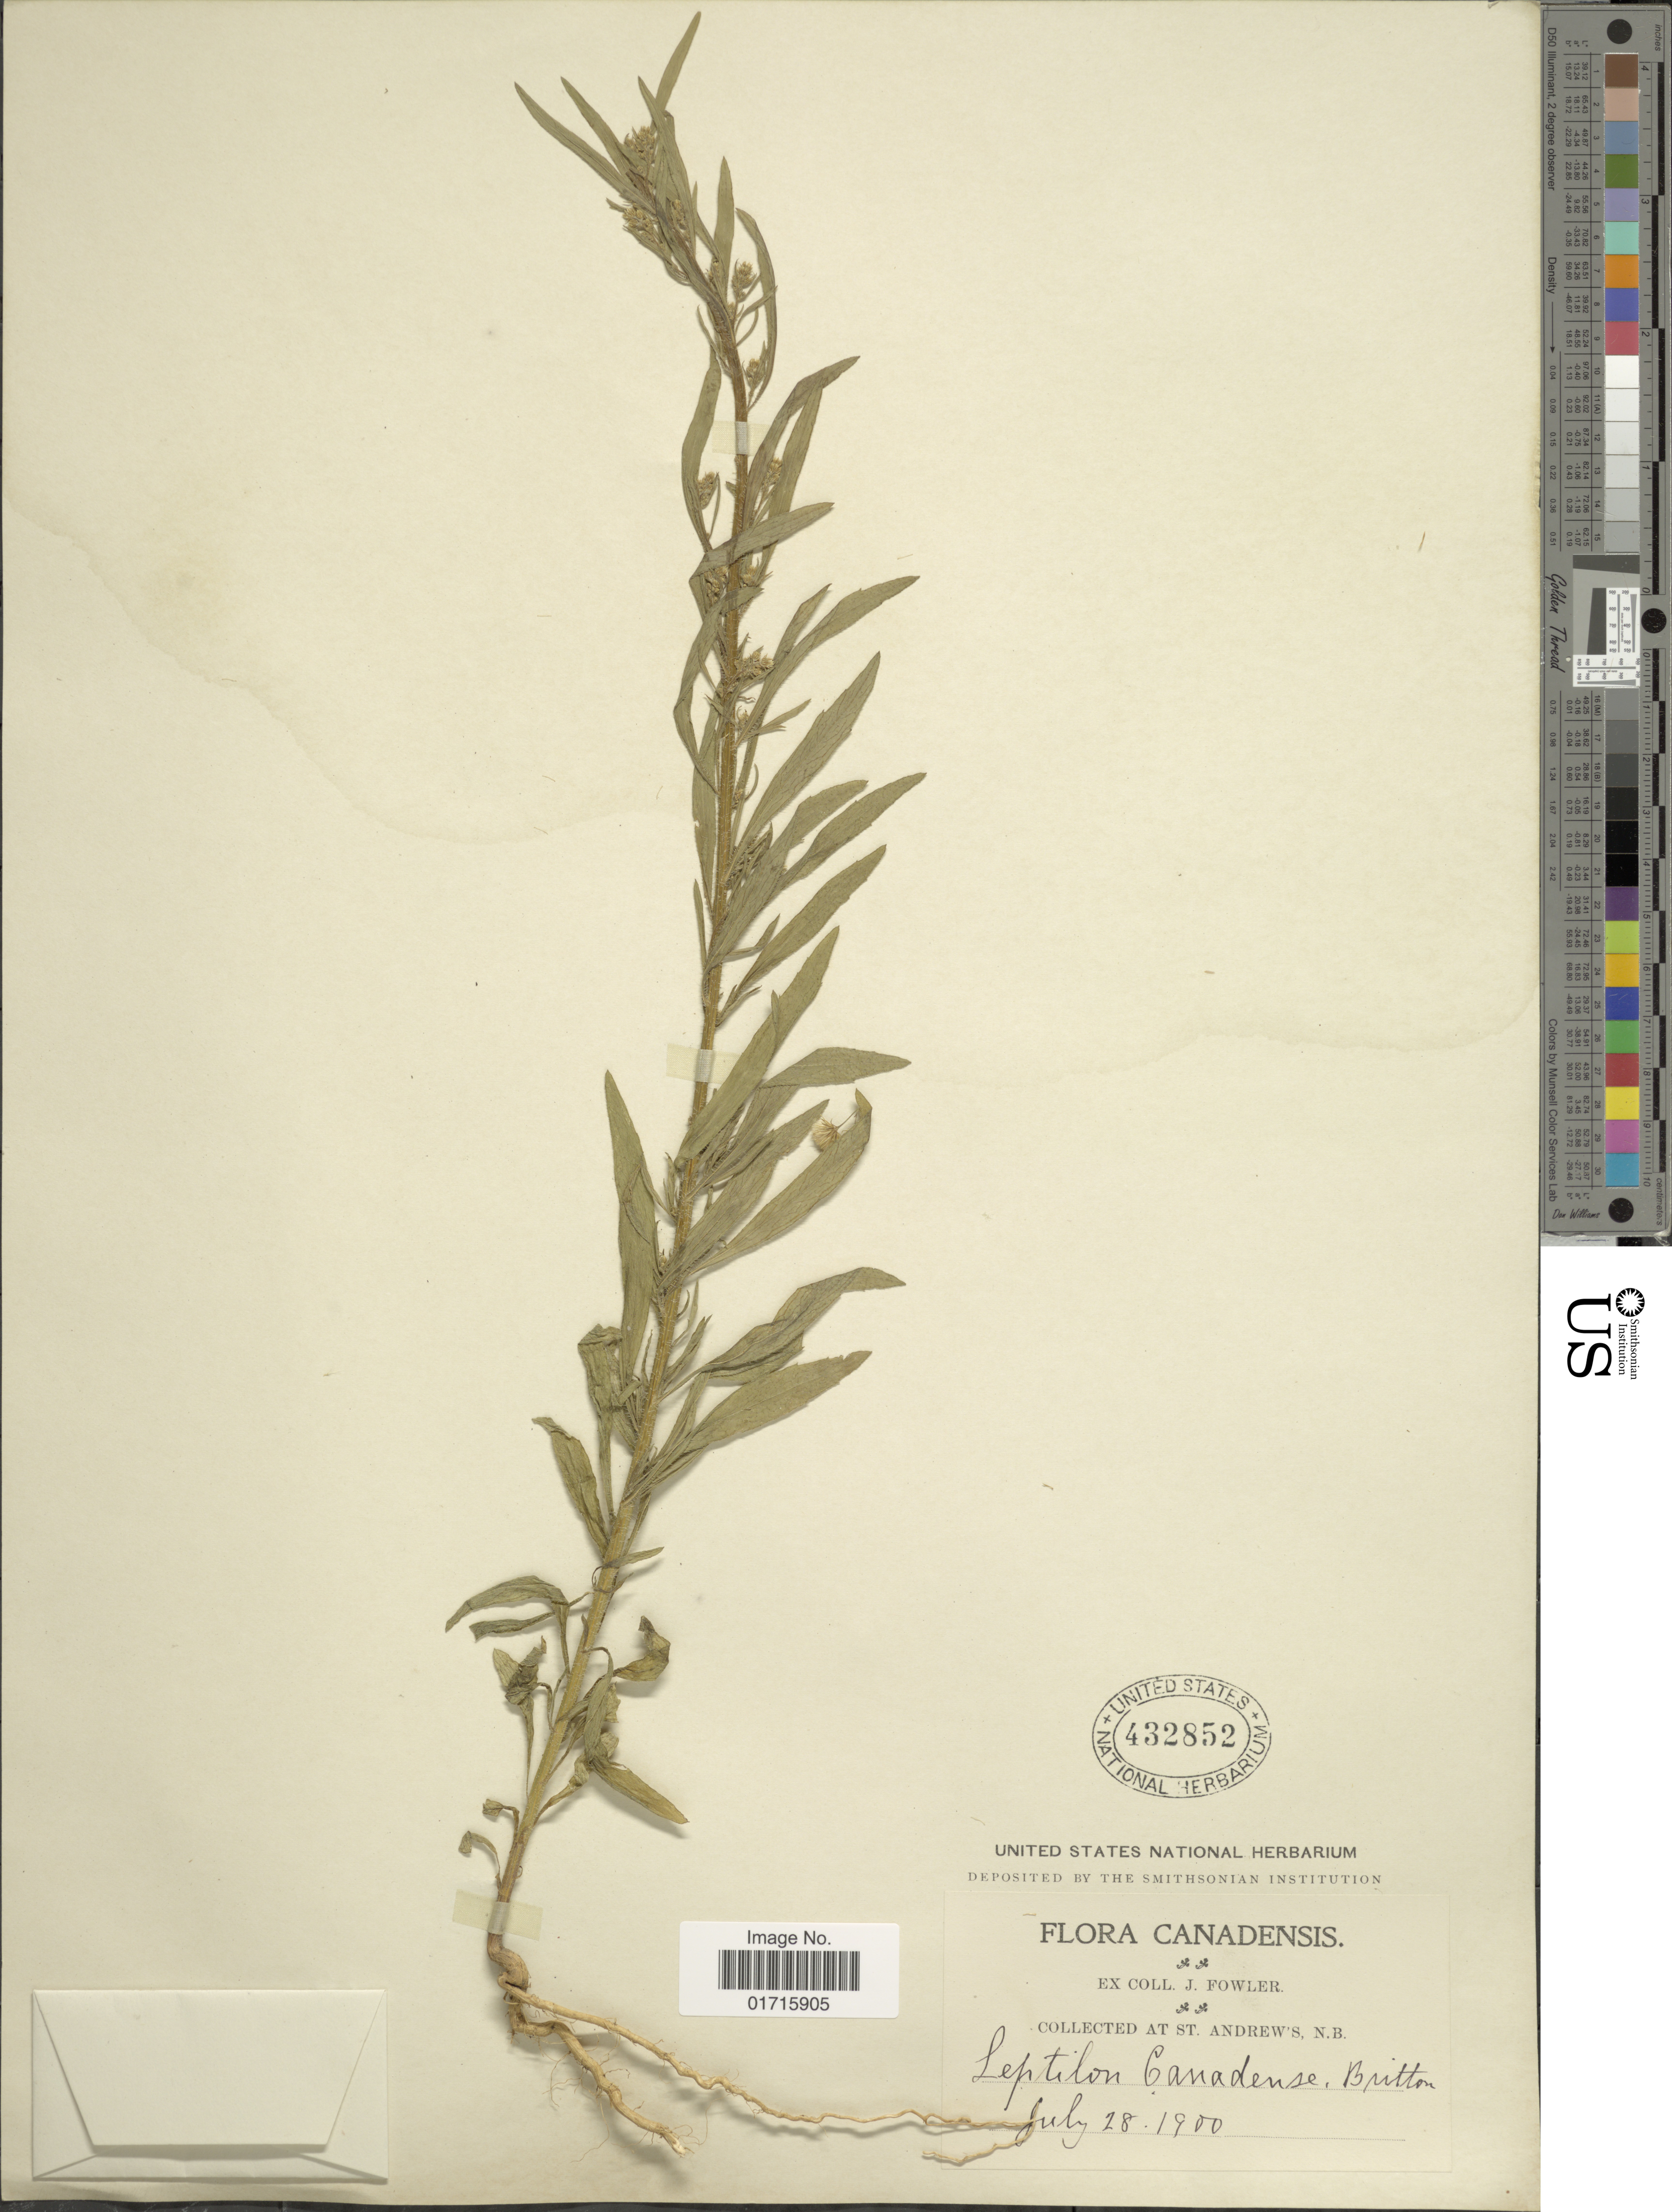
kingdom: Plantae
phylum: Tracheophyta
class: Magnoliopsida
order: Asterales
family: Asteraceae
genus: Conyza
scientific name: Conyza canadensis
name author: (L.) Cronq.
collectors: J. P. Fowler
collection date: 1900-07-28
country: Canada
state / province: New Brunswick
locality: St. Andrew's N. B.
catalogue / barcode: US 432852